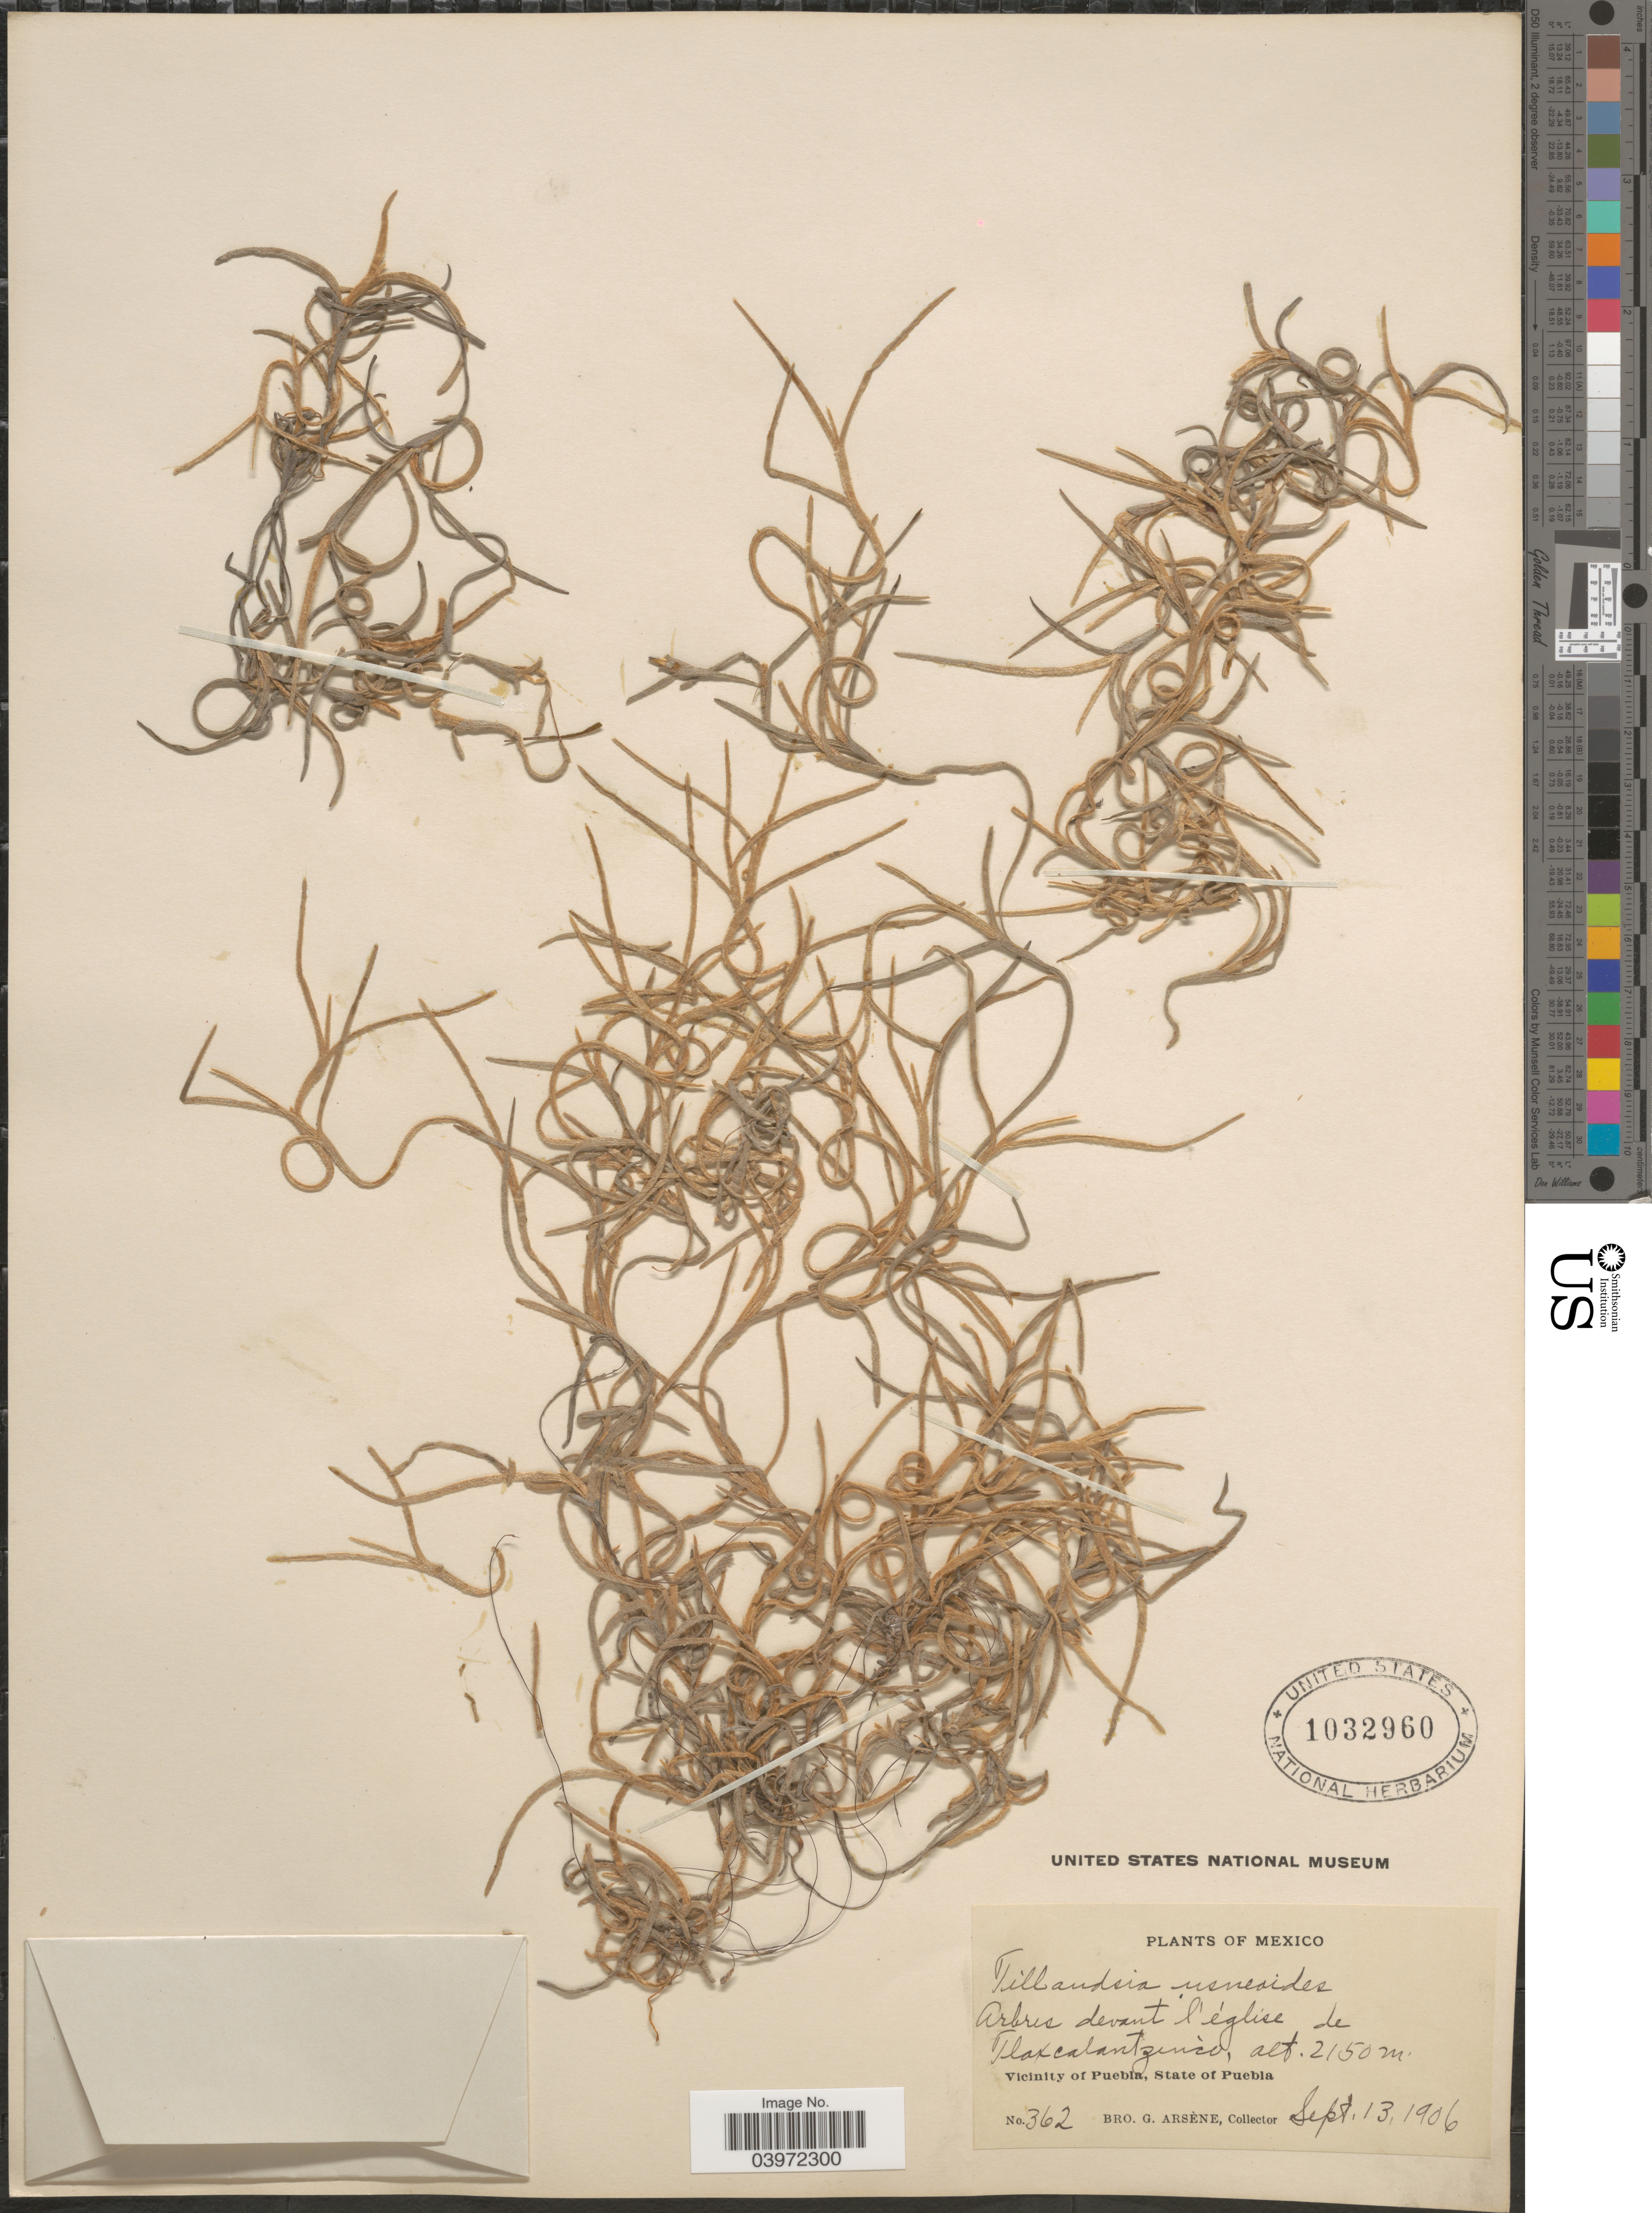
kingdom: Plantae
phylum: Tracheophyta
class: Liliopsida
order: Poales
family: Bromeliaceae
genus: Tillandsia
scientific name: Tillandsia usneoides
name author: (L.) L.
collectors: Bro. G. Arsène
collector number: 362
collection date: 1906-09-13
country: Mexico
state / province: Puebla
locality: Arbres devant l'église de Tlaxcalancingo, Vicinity of Puebla.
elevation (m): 2150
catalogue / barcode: US 1032960